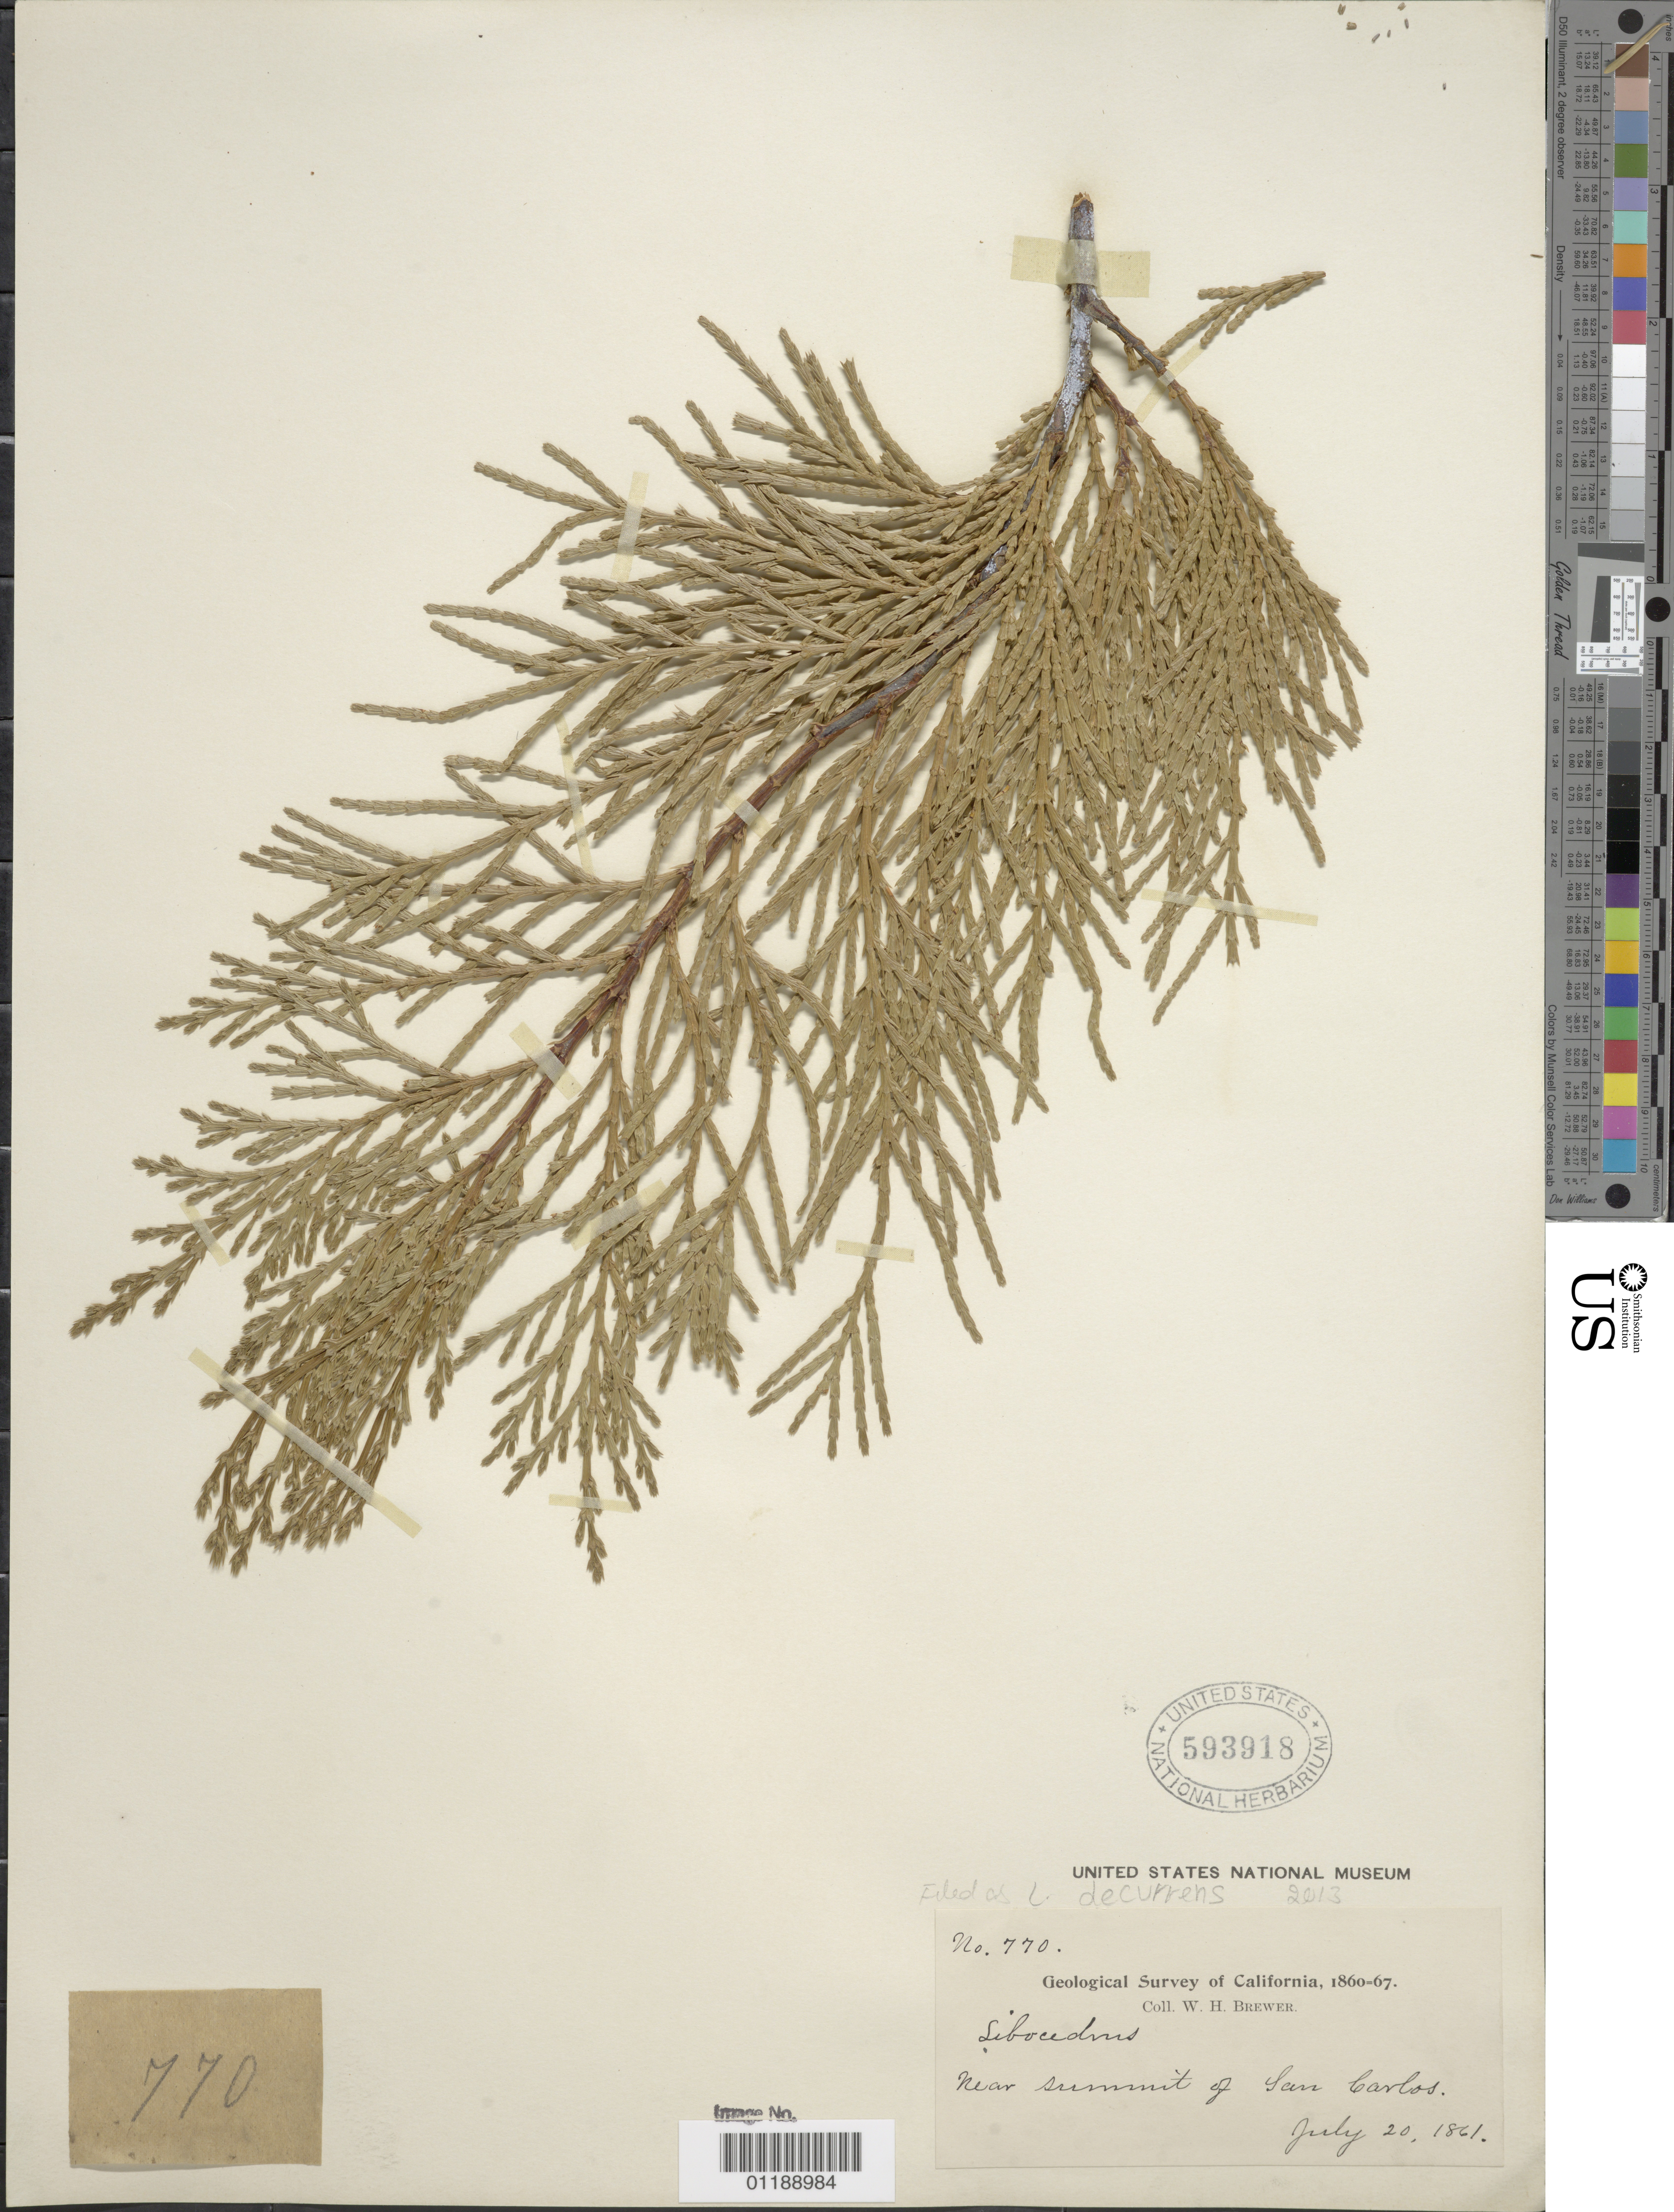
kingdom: Plantae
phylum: Tracheophyta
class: Pinopsida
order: Pinales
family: Cupressaceae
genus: Libocedrus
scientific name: Libocedrus decurrens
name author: Torr.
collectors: W. H. Brewer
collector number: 770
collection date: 1861-07-20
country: United States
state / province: California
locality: Mt. San Carlos, near Summit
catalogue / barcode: US 593918